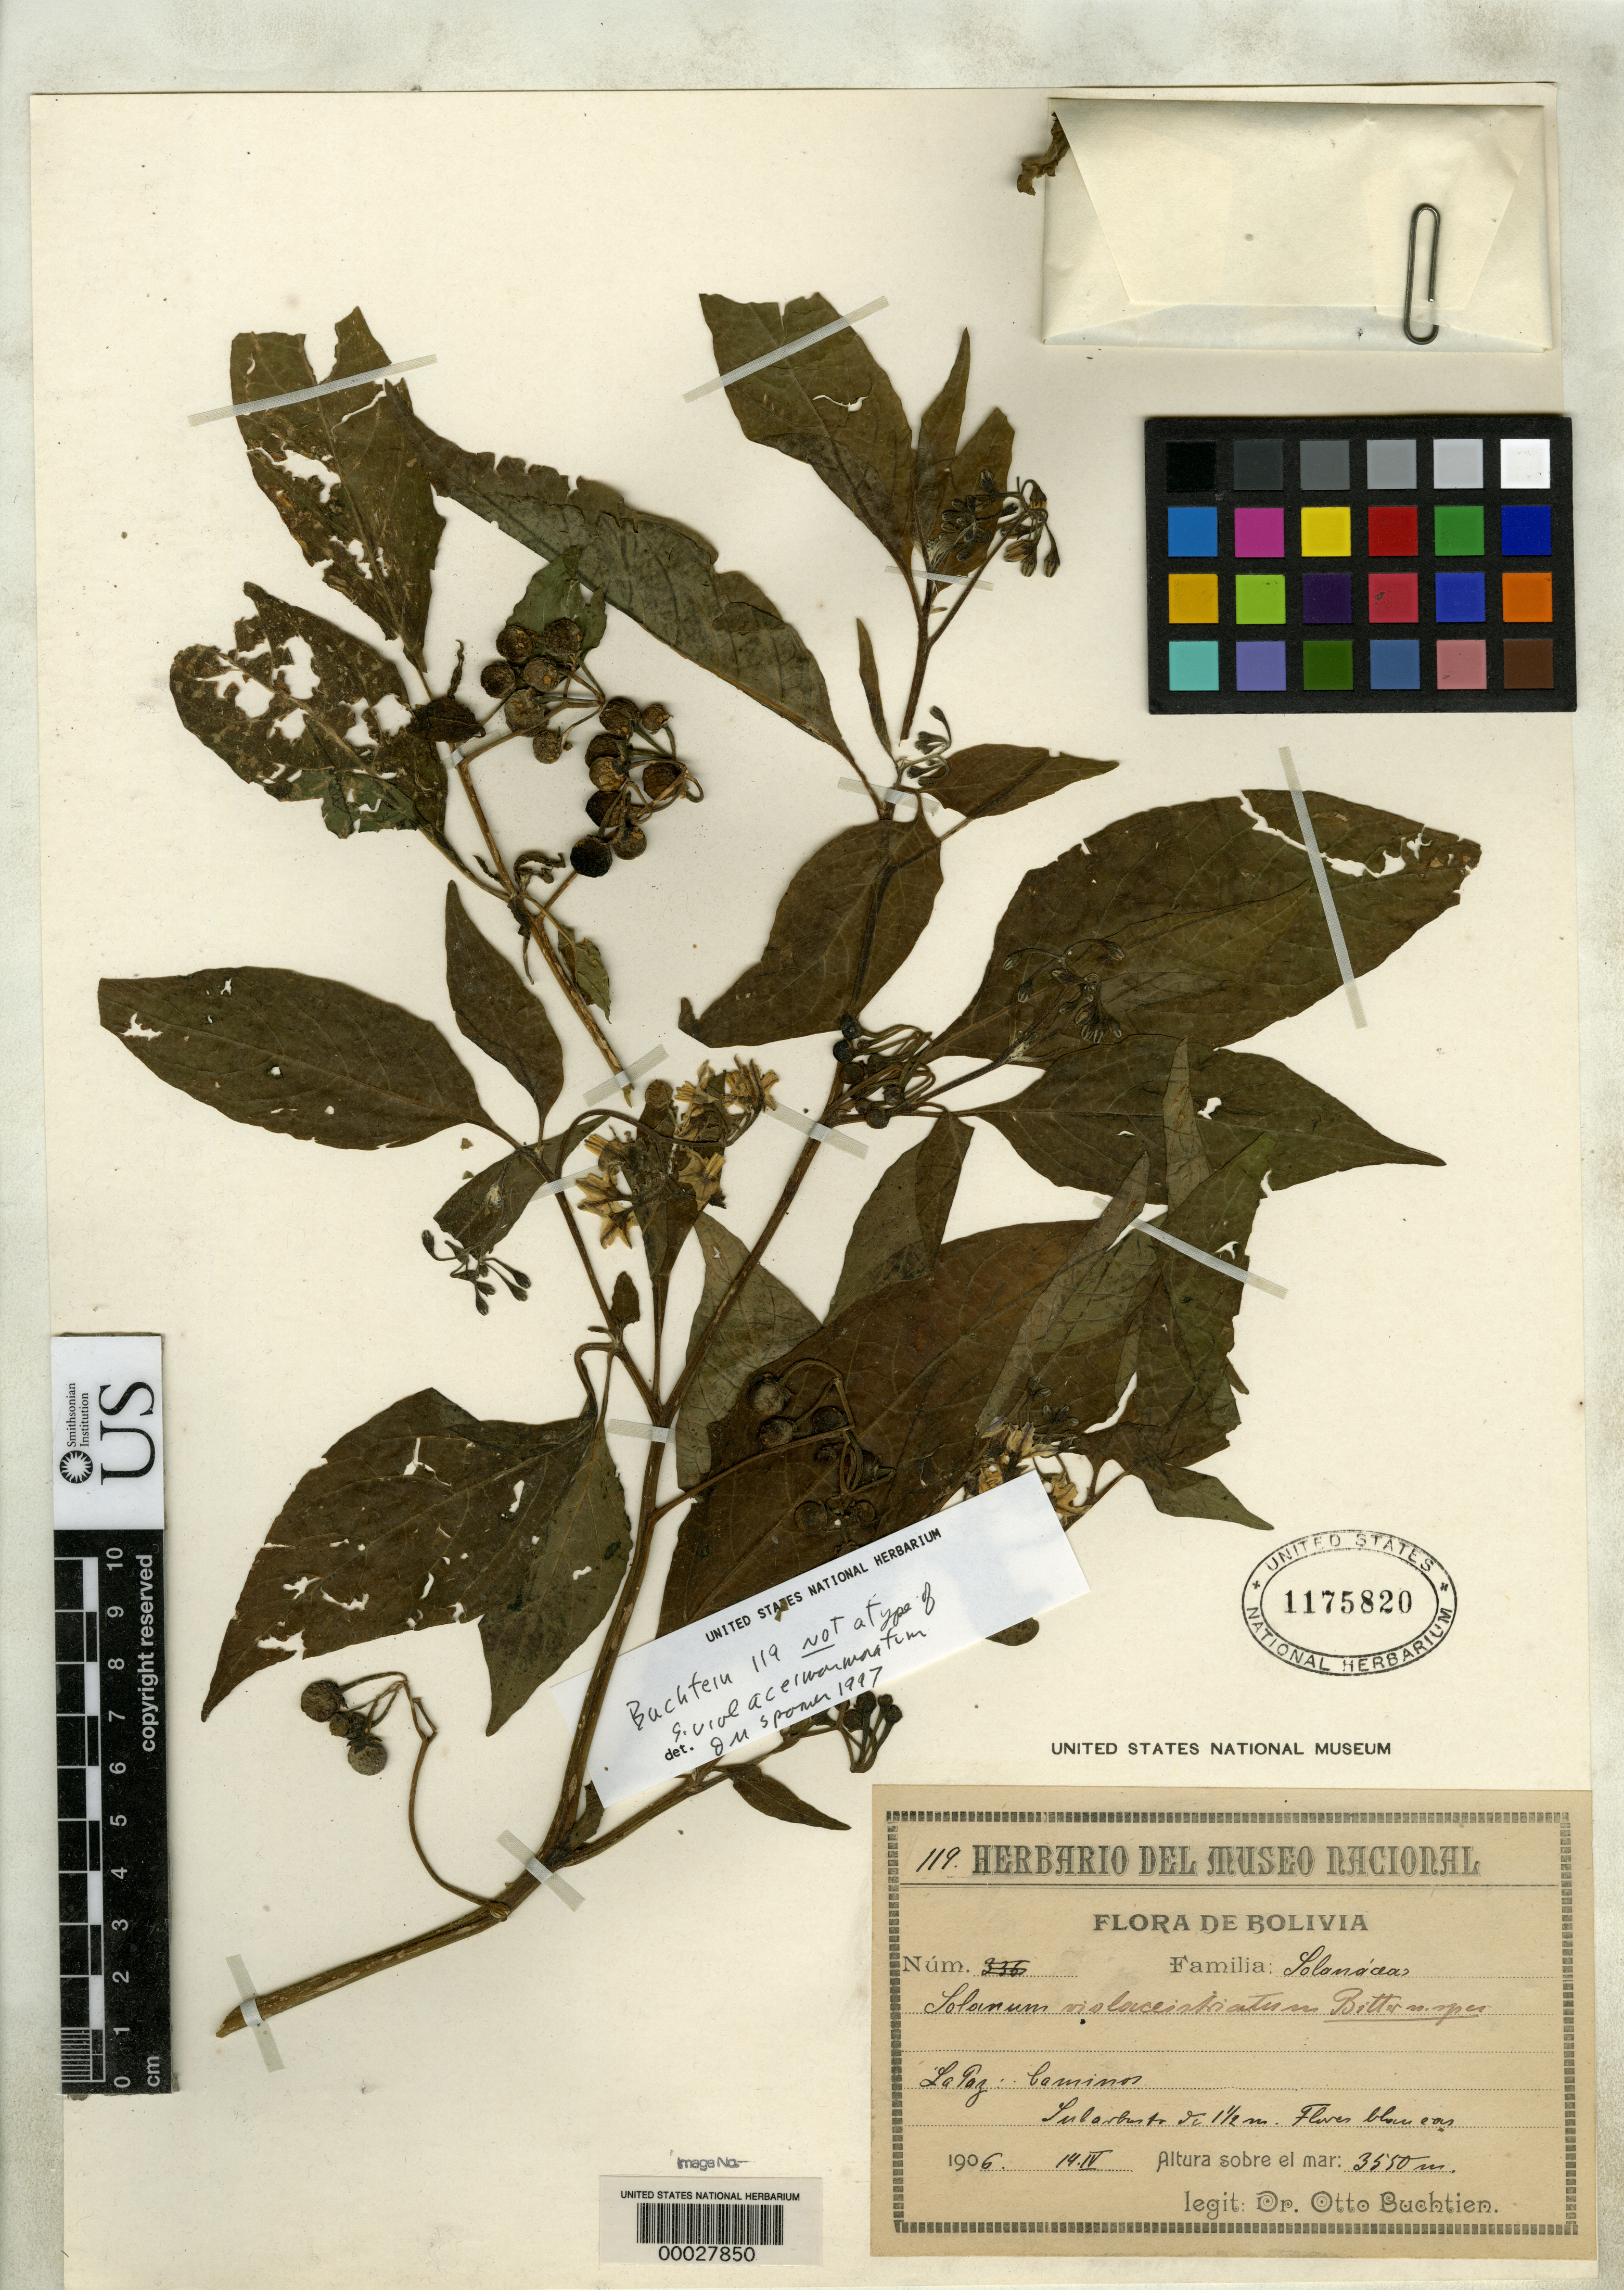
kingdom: Plantae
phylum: Tracheophyta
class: Magnoliopsida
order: Solanales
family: Solanaceae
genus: Solanum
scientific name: Solanum violaceistriatum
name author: Bitter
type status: Possible Isotype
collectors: O. Buchtien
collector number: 119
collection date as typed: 1906. 14. IV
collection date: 1906-04-14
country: Bolivia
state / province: La Paz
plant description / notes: Probably original material but dubiously a type; protologue (mis?) cites collection date as 14 May 1906 ("14 IV" on this sheet and also duplicate at NY).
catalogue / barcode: US 1175820